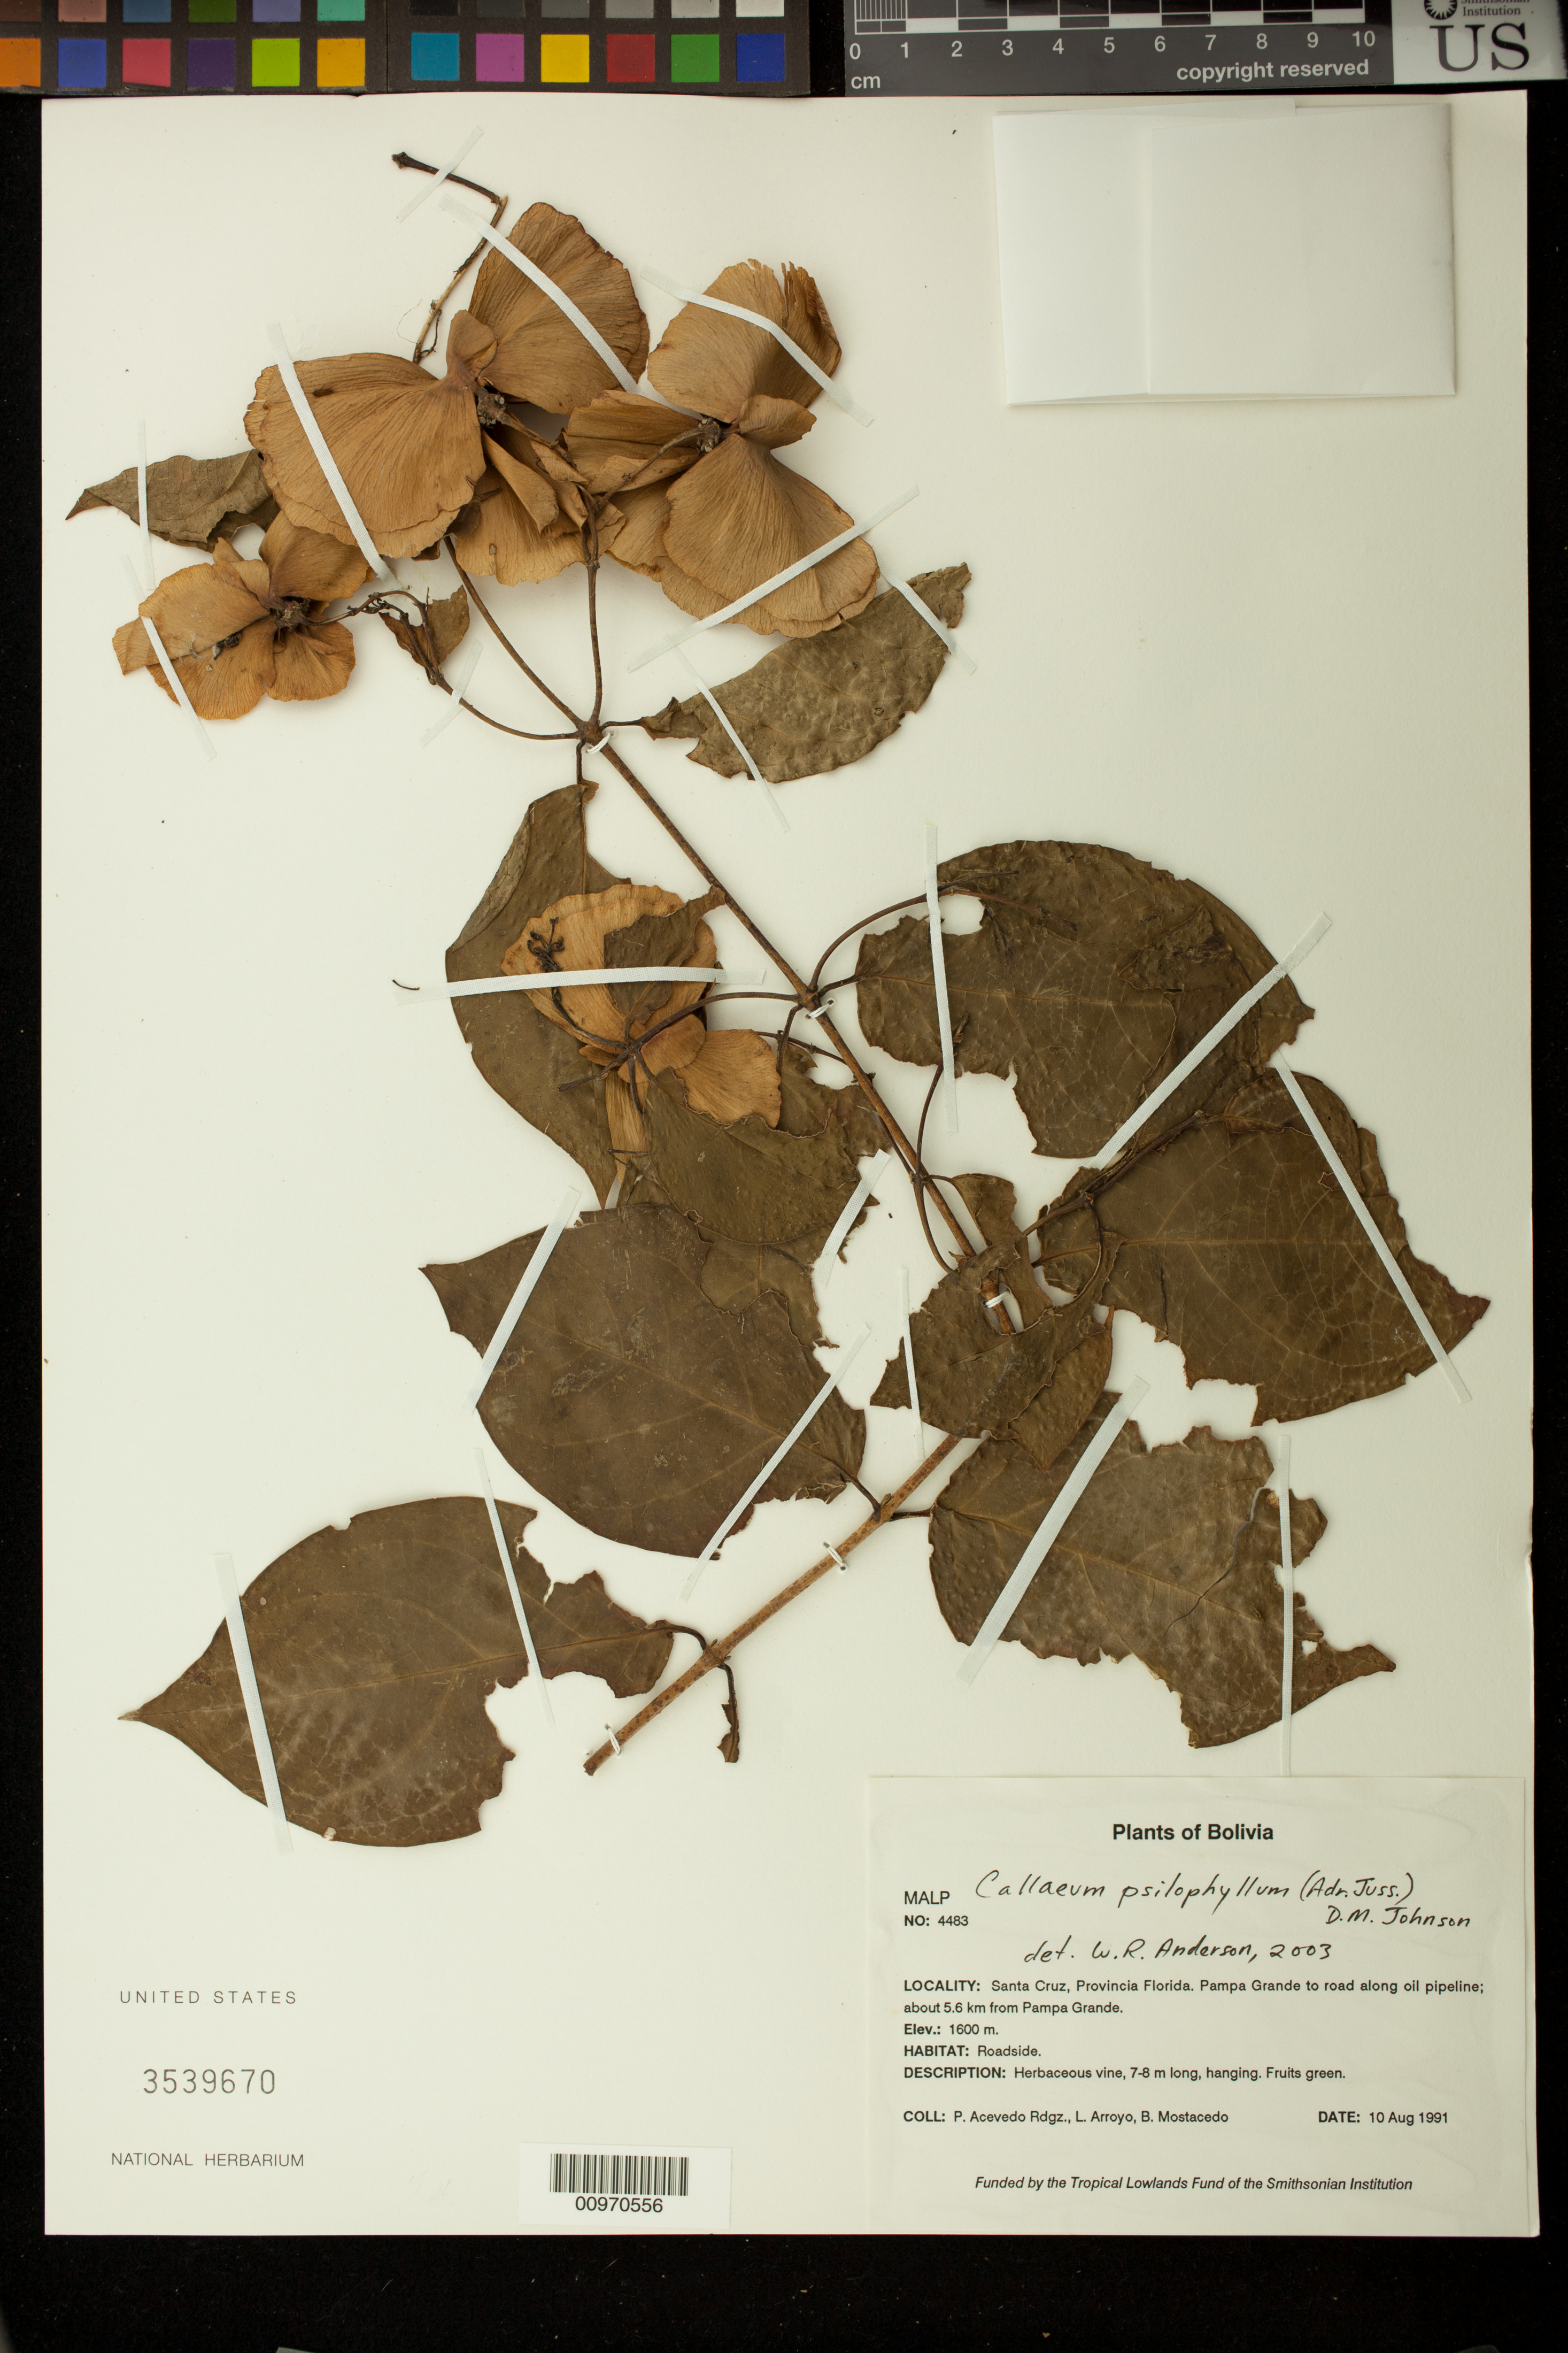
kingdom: Plantae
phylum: Tracheophyta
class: Magnoliopsida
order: Malpighiales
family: Malpighiaceae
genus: Callaeum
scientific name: Callaeum psilophyllum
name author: (A. Juss.) D.M. Johnson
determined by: Anderson, W. R., (MICH), University of Michigan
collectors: P. Acevedo-Rodr., L. Arroyo & B. Mostacedo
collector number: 4483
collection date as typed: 10 Aug 1991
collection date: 1991-08-10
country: Bolivia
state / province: Santa Cruz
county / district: Florida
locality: Pampa Grande. Along Mataral creek, 1 km from Pampa Grande.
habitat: Roadside.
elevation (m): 1600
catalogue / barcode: US 3539670